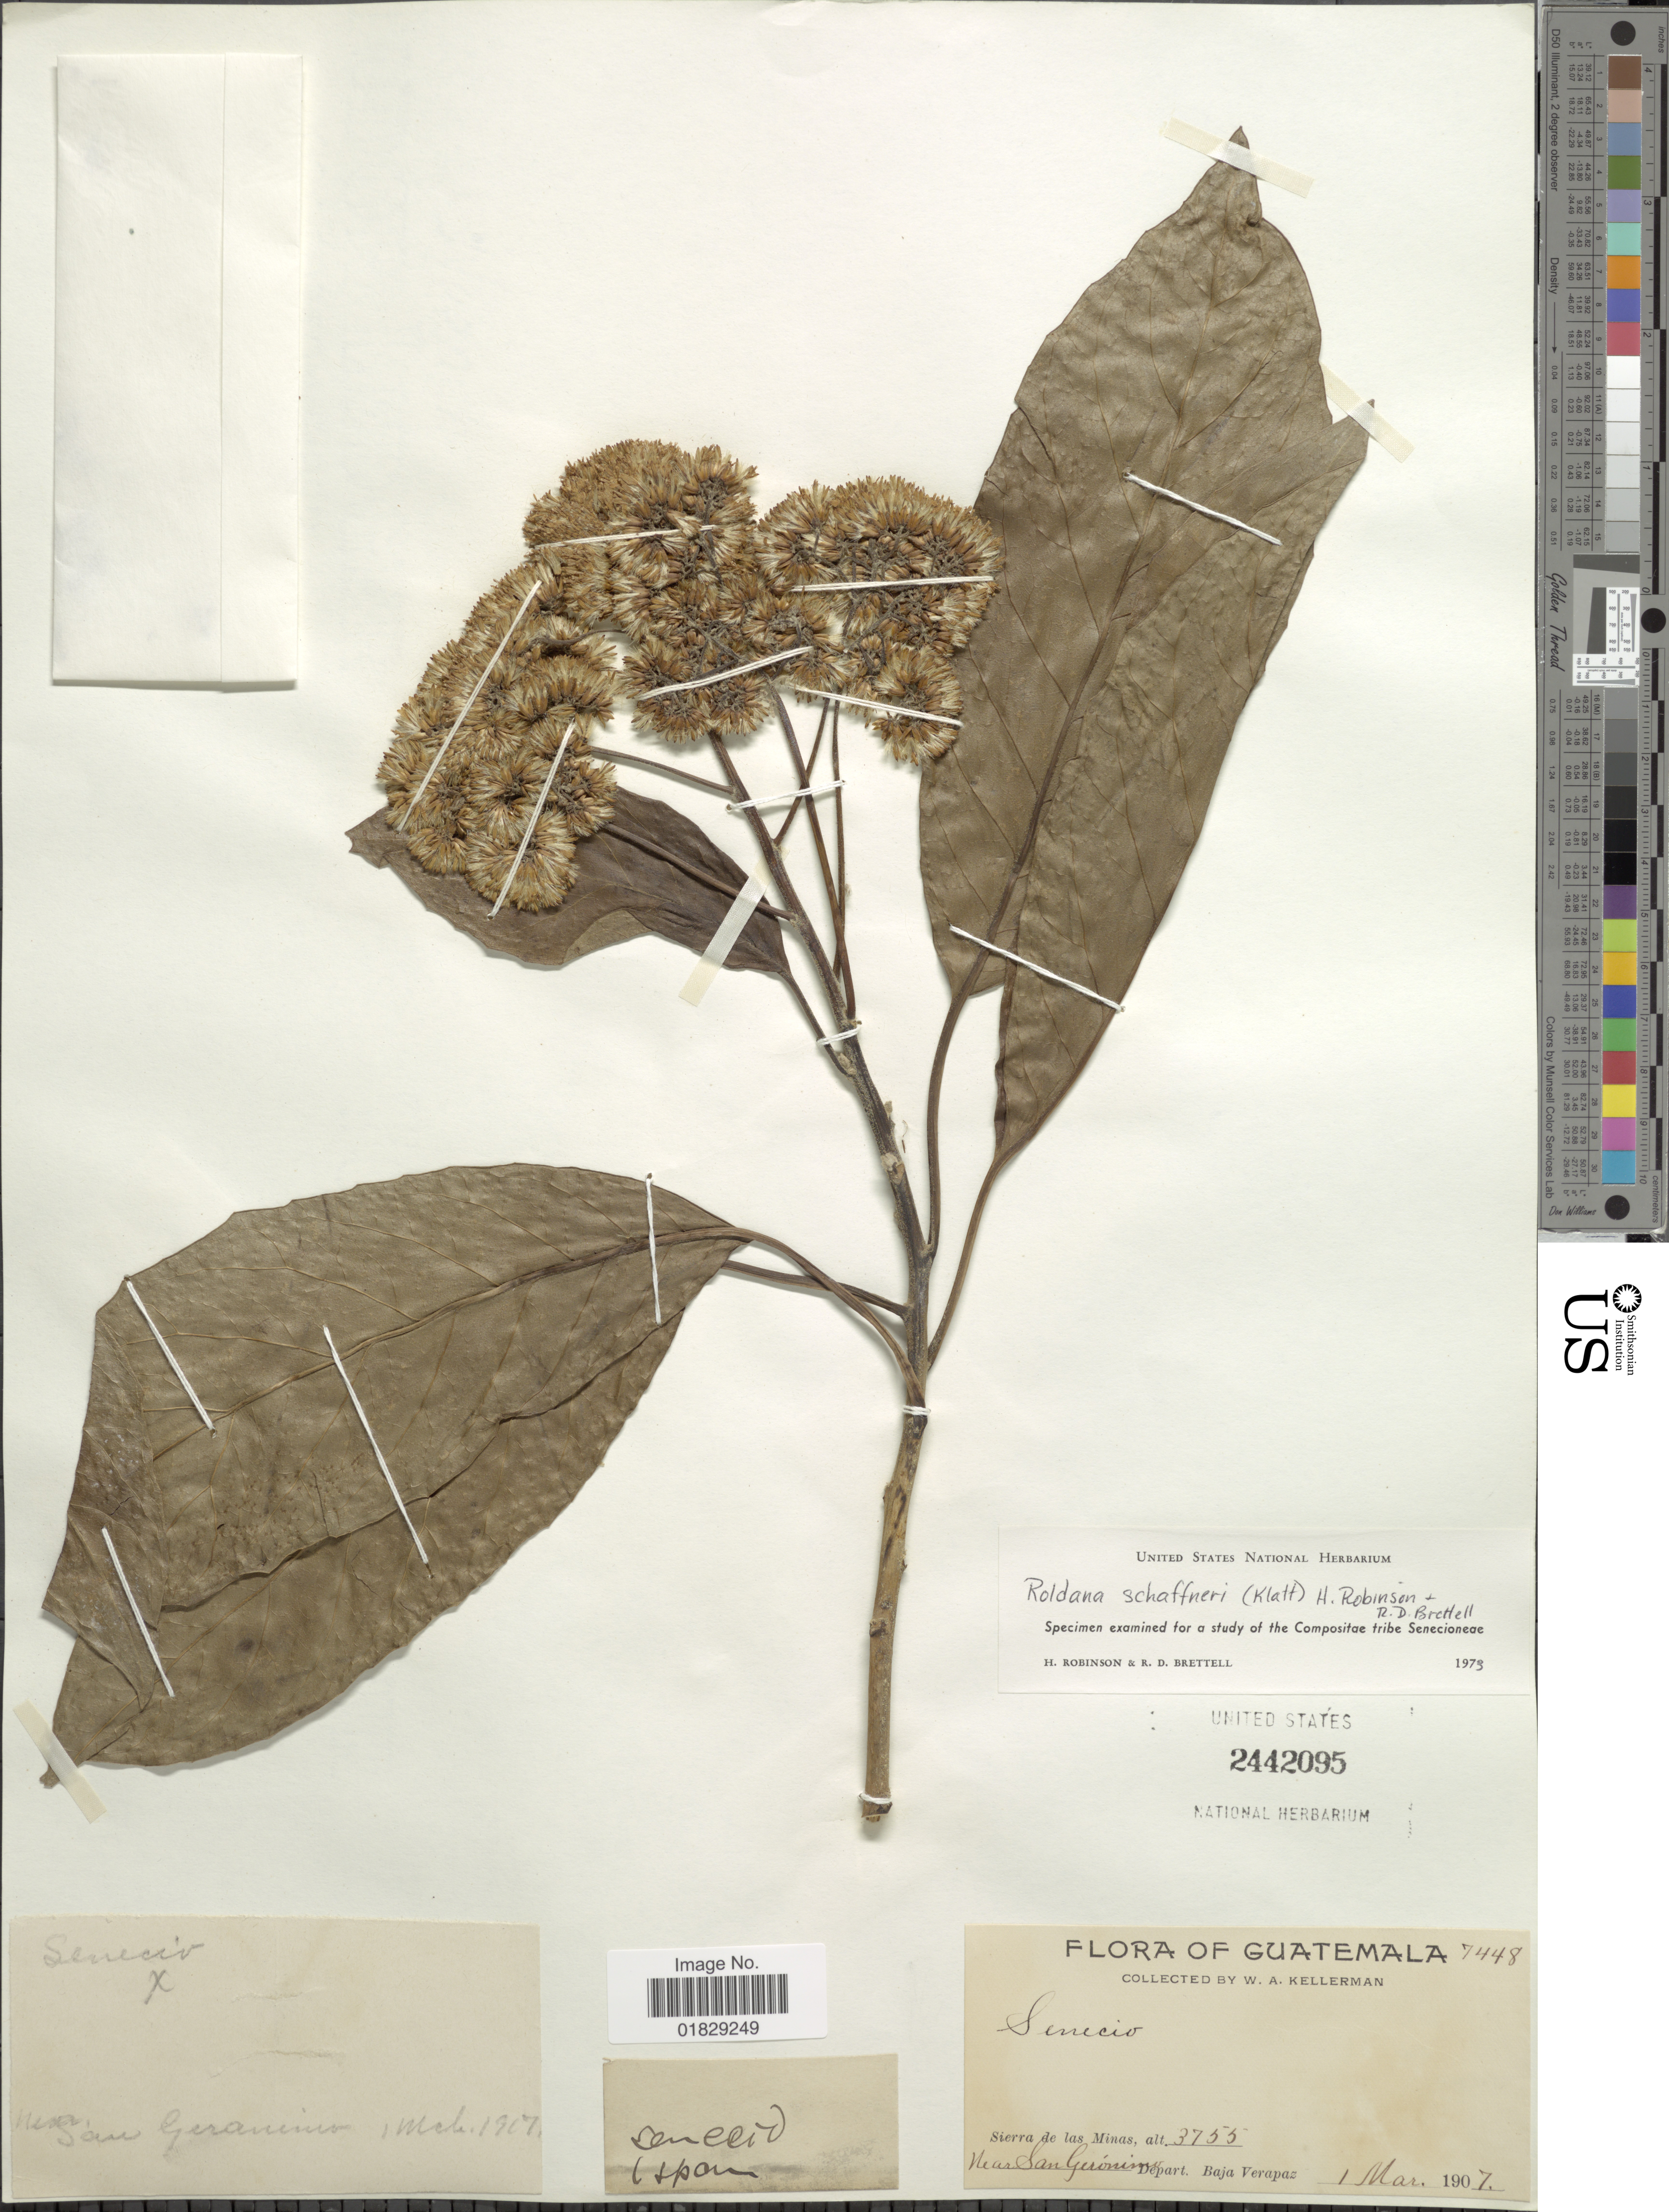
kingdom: Plantae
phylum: Tracheophyta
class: Magnoliopsida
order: Asterales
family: Asteraceae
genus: Roldana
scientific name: Roldana schaffneri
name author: (Sch. Bip. ex Klatt) H. Rob. & Brettell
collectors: W. Kellerman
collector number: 7448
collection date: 1907-03-01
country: Guatemala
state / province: Baja Verapaz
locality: Sierra de las Minas. Near San Gerónimo [jerónimo]. Depart. Baja Verapaz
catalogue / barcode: US 2442095